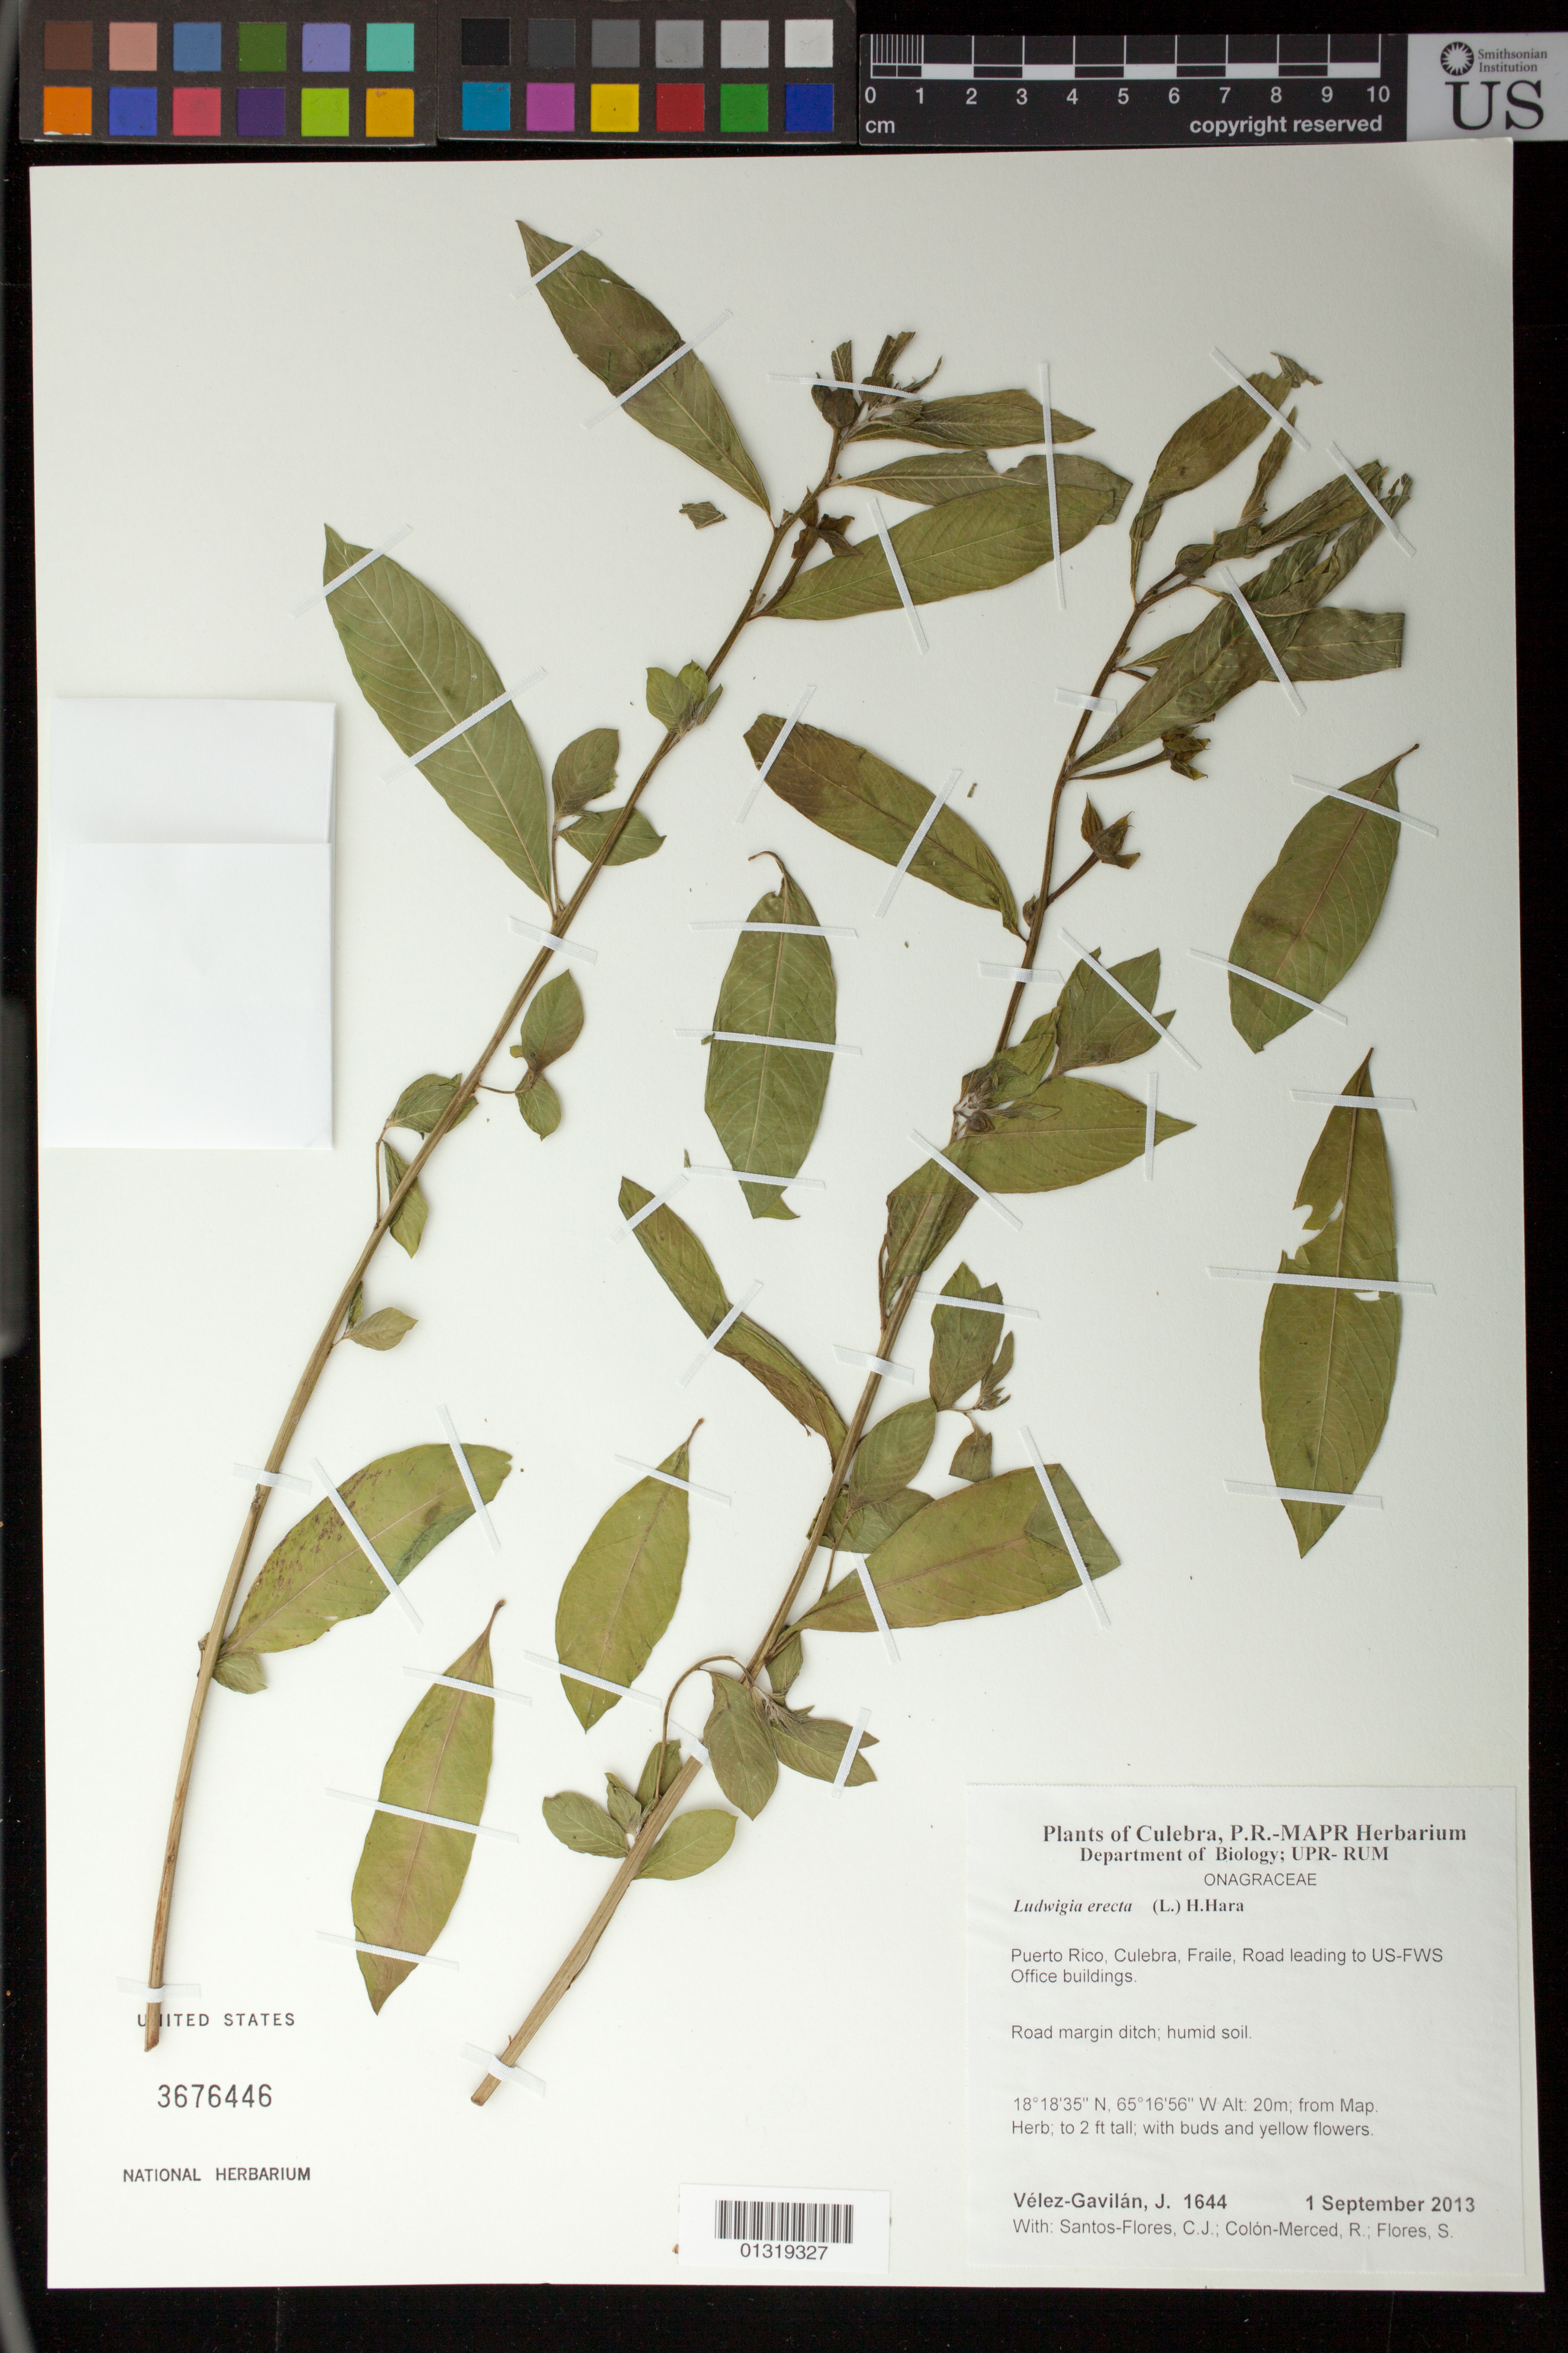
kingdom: Plantae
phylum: Tracheophyta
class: Magnoliopsida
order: Myrtales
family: Onagraceae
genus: Ludwigia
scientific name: Ludwigia erecta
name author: (L.) H. Hara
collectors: J. Vélez-Gavilán, C. Santos-Flores, R. Colôn-Merced & M. Flores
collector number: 1644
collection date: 2013-09-01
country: Puerto Rico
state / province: Culebra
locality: Fraile, road leading to US-FWS Office buildings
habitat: Road margin ditch; humid soil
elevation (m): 20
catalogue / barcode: US 3676446